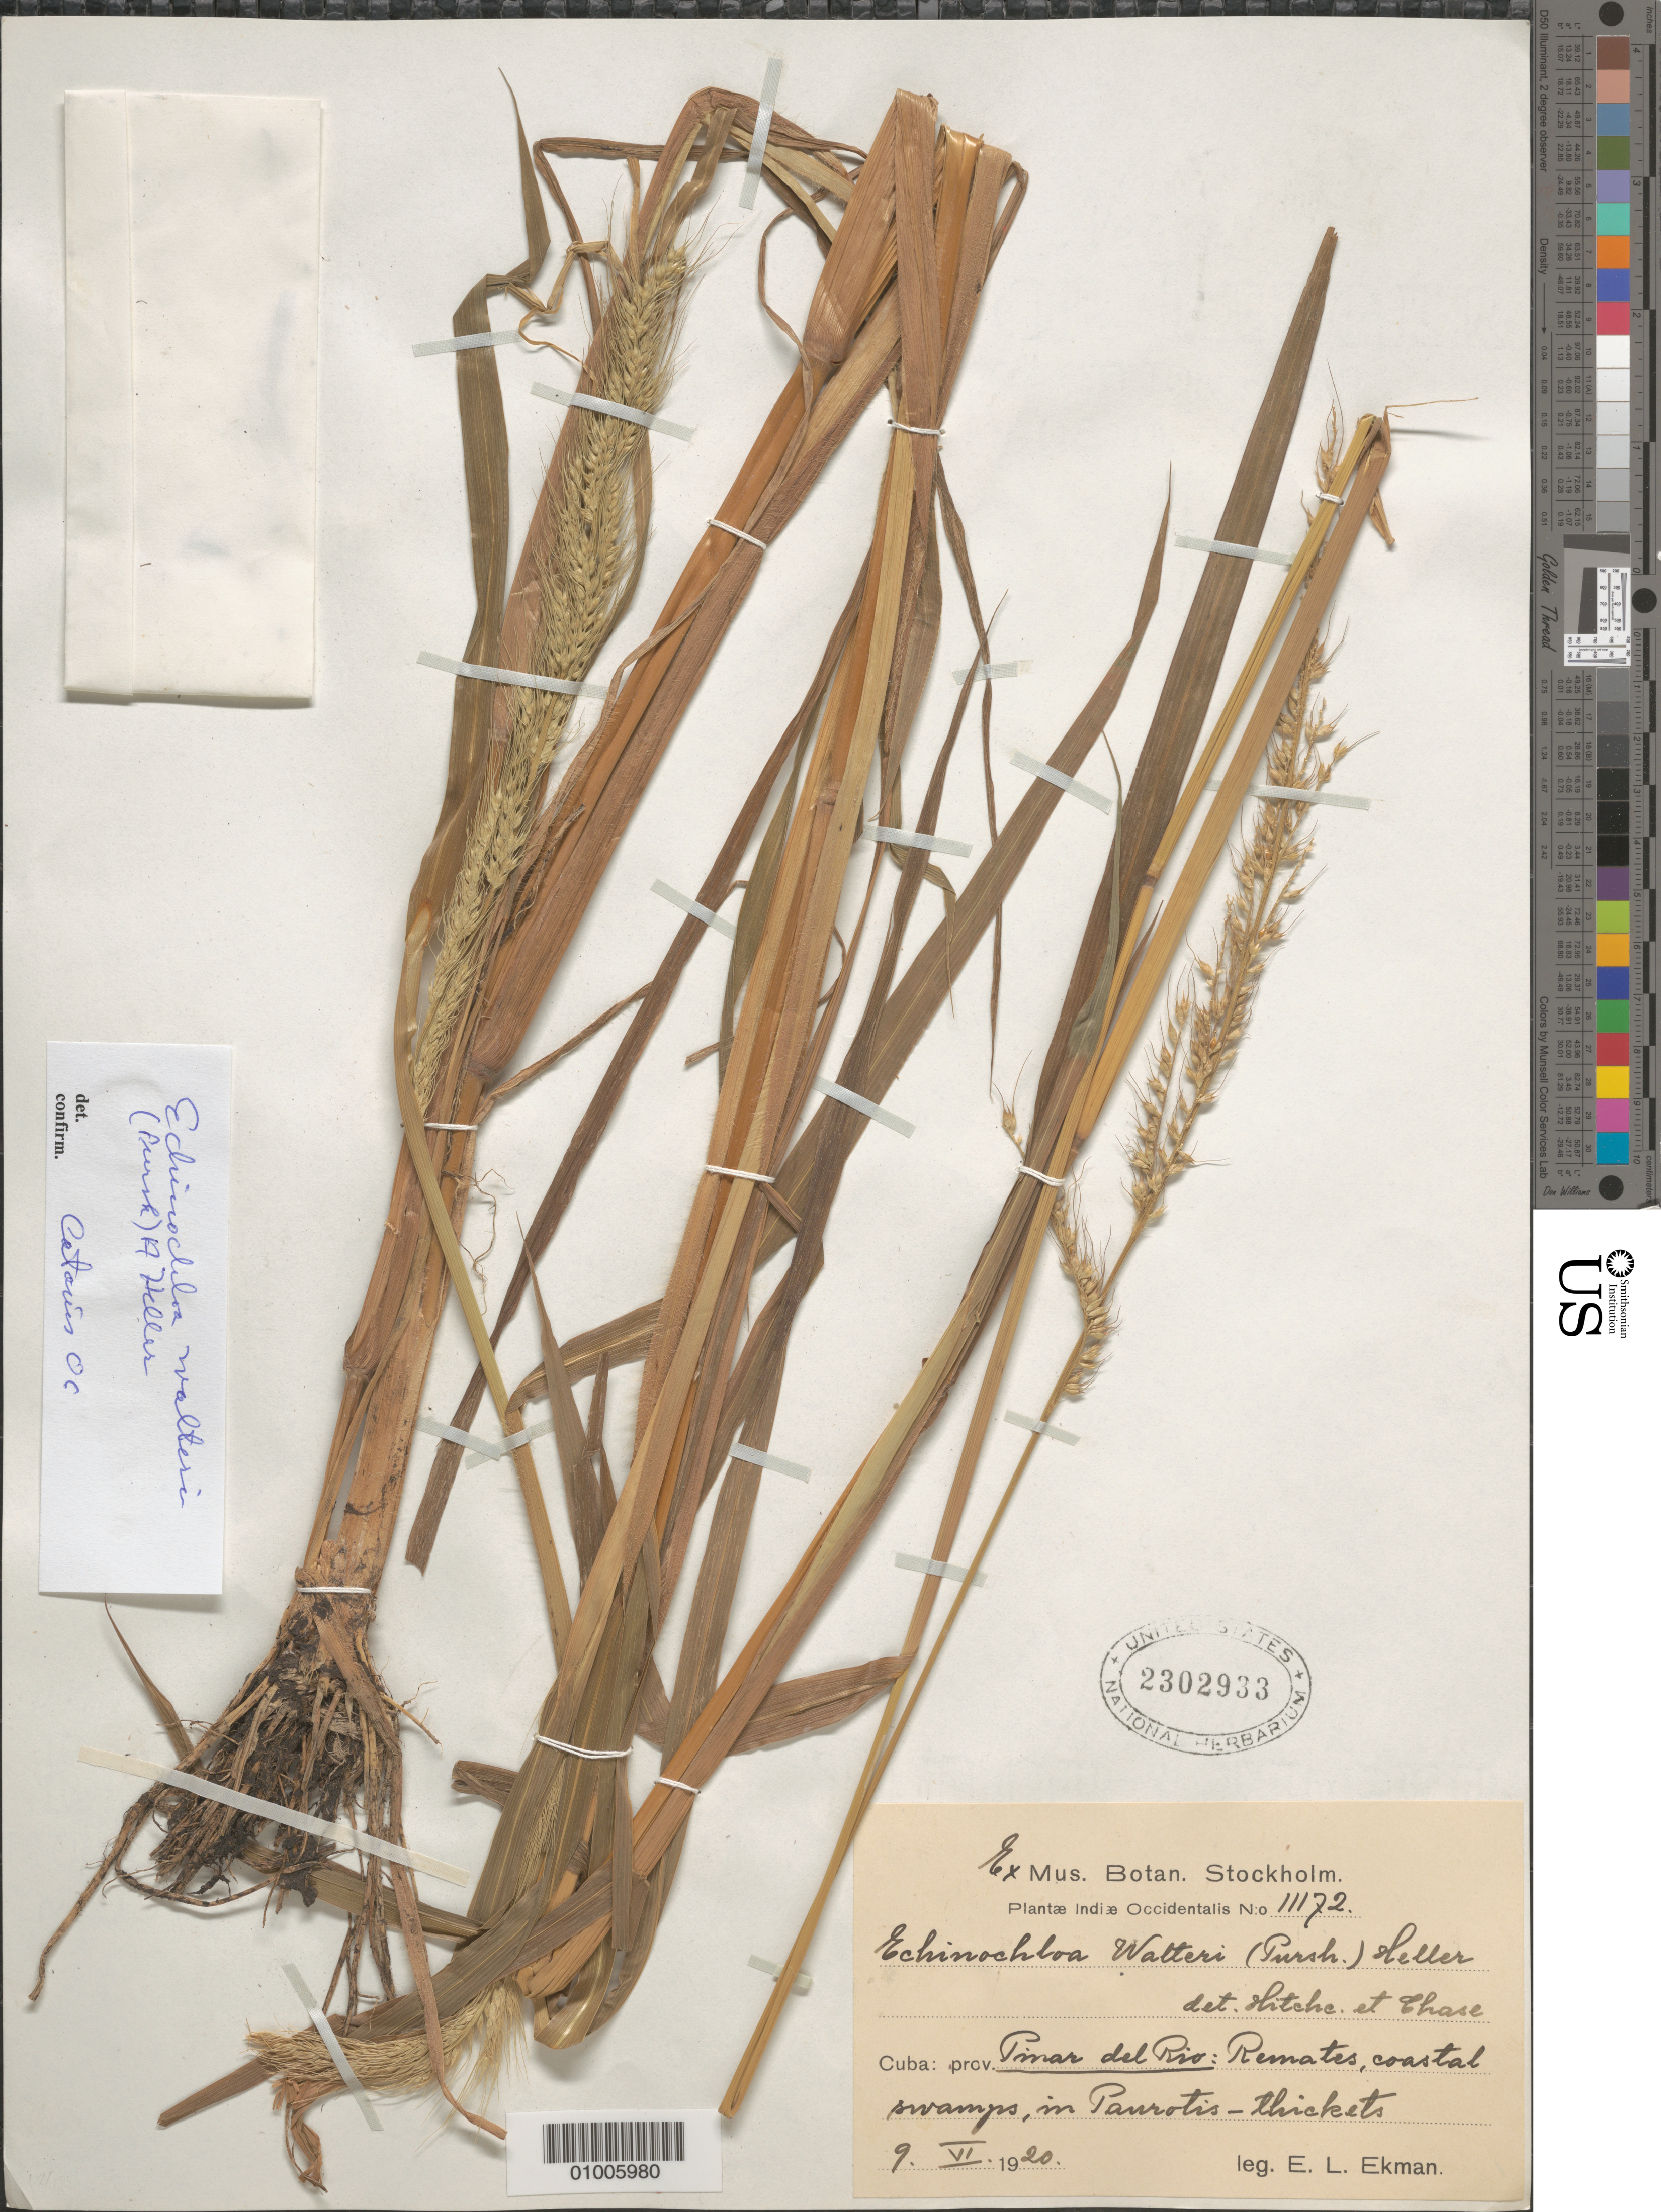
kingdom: Plantae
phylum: Tracheophyta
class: Liliopsida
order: Poales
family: Poaceae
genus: Echinochloa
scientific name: Echinochloa walteri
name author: (Pursh) A. Heller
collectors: E. L. Ekman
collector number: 11172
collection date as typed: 09 Jul 1920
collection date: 1920-07-09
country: Cuba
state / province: Pinar del Rio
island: Cuba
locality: Pinar del Rio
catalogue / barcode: US 2302933